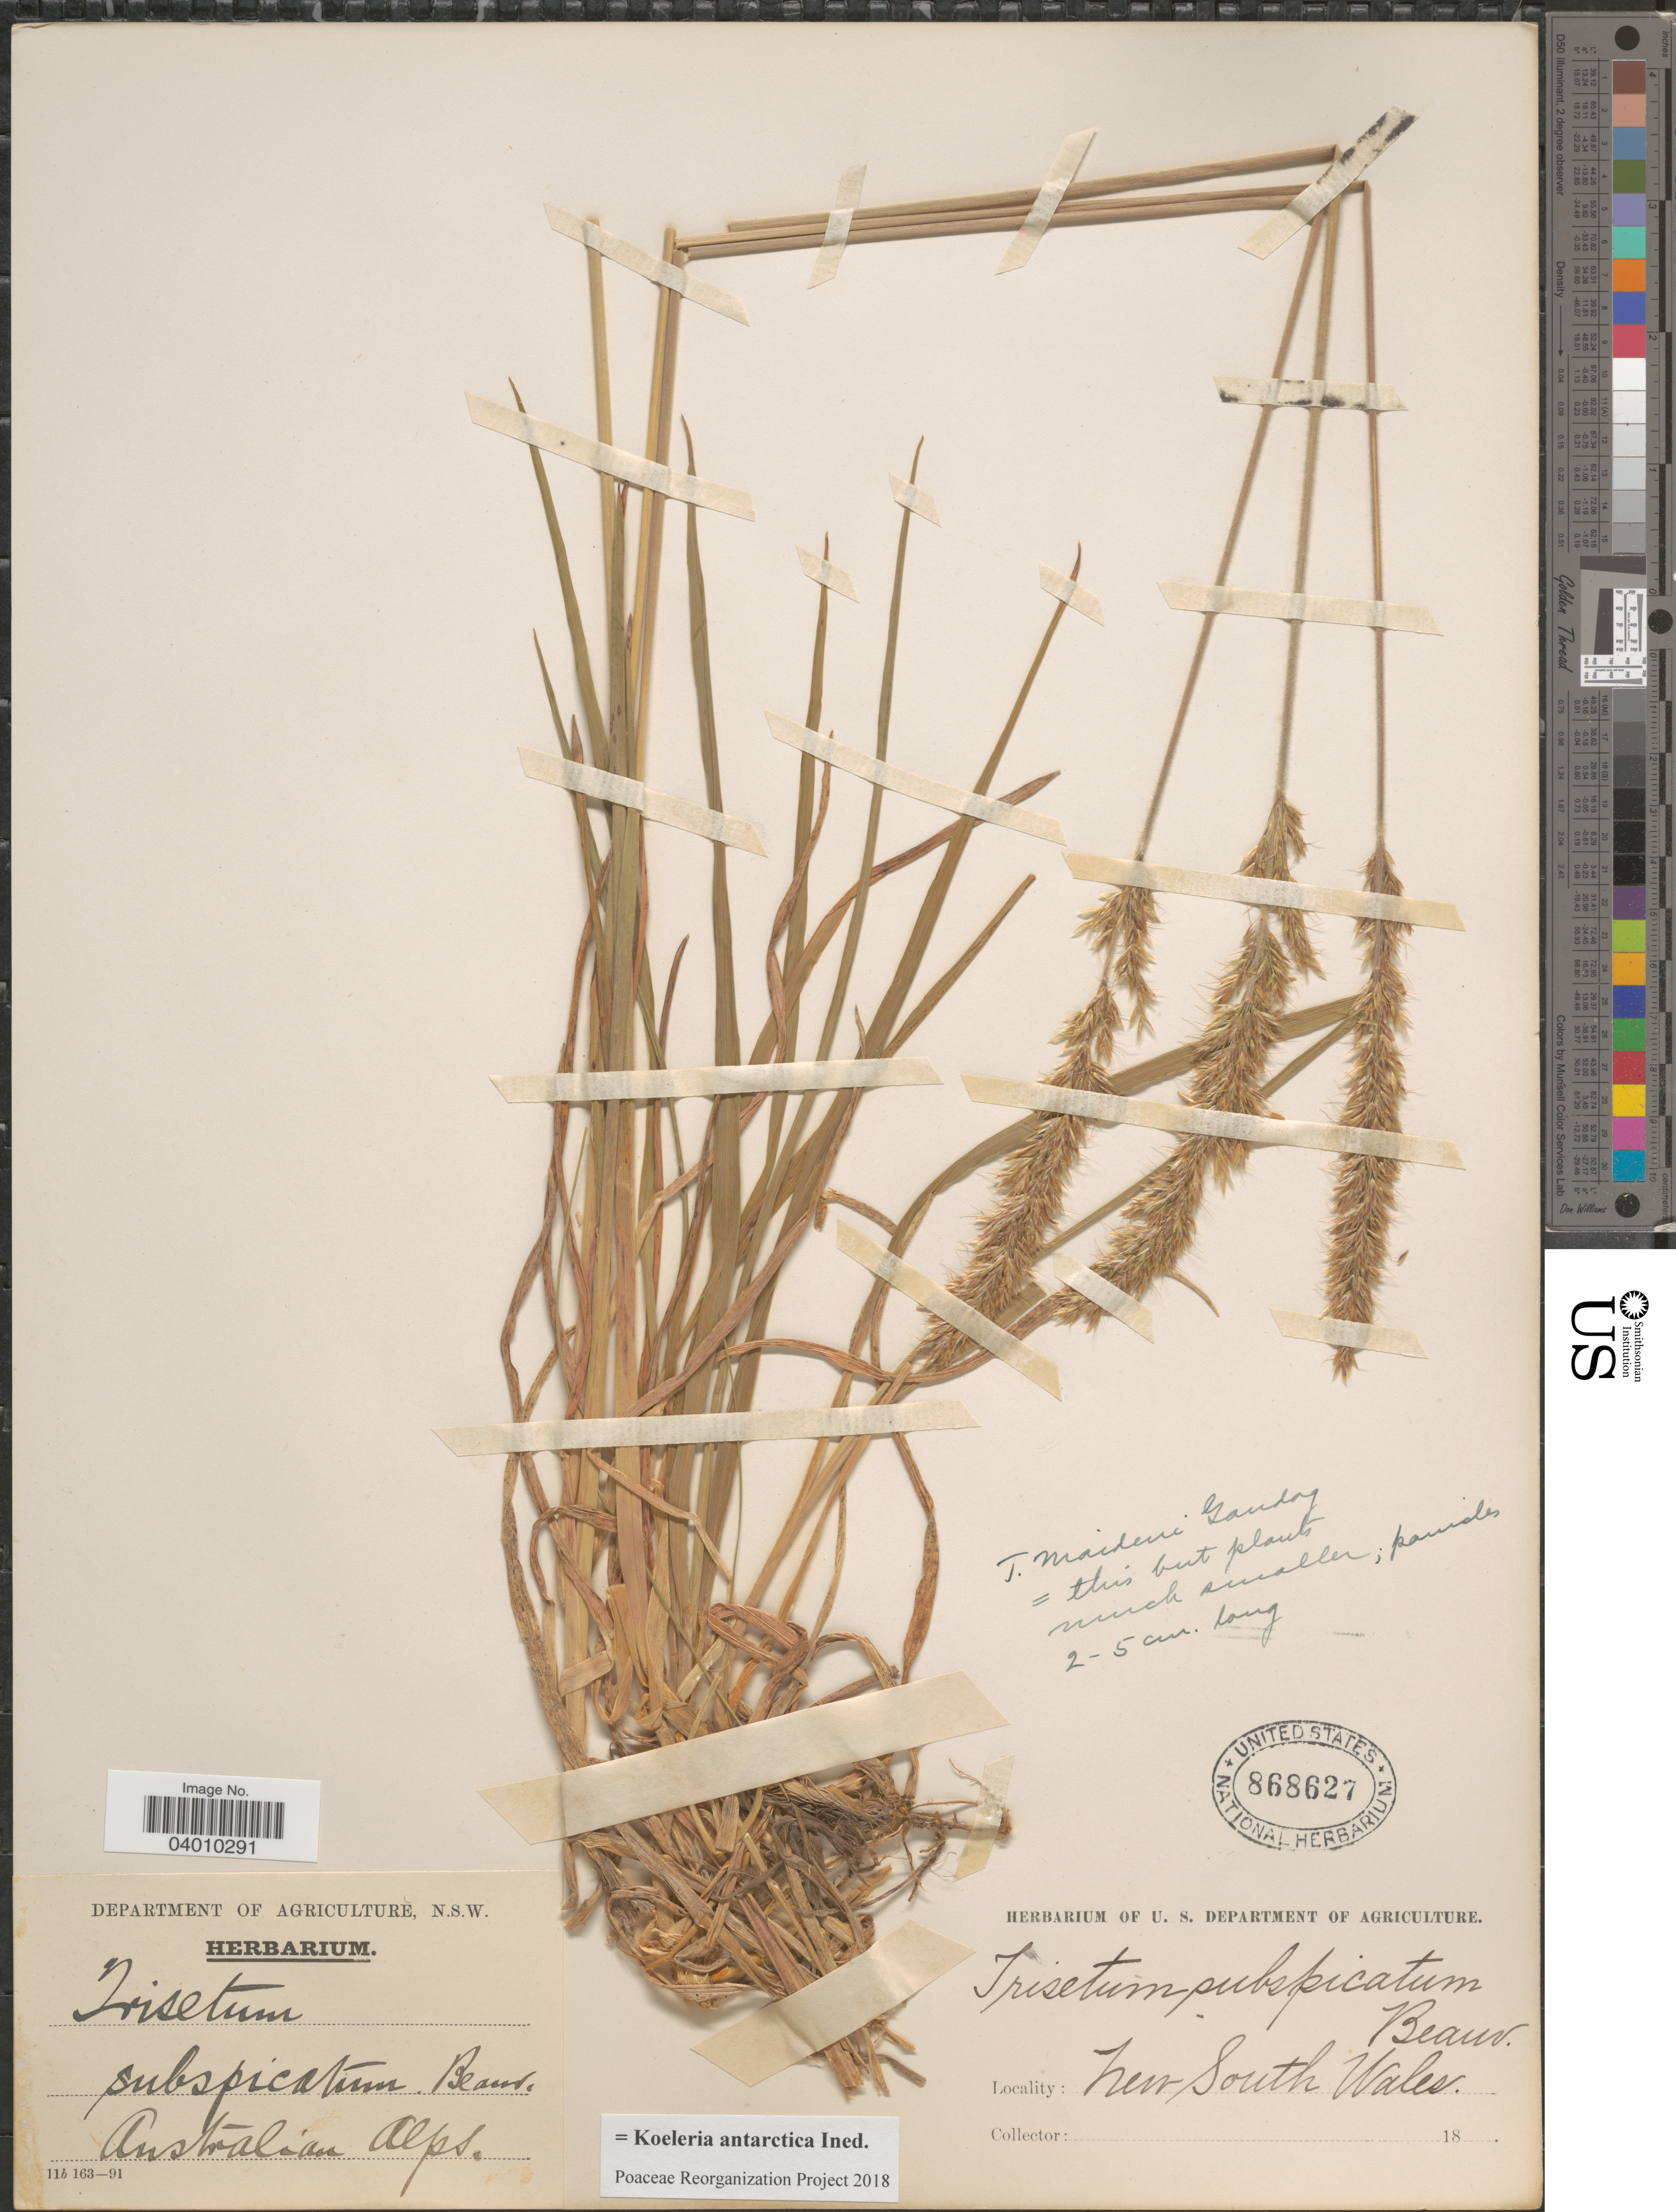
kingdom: Plantae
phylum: Tracheophyta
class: Liliopsida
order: Poales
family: Poaceae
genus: Koeleria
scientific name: Koeleria antarctica ined.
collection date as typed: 18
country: Australia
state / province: New South Wales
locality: Australian Alps.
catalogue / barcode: US 868627